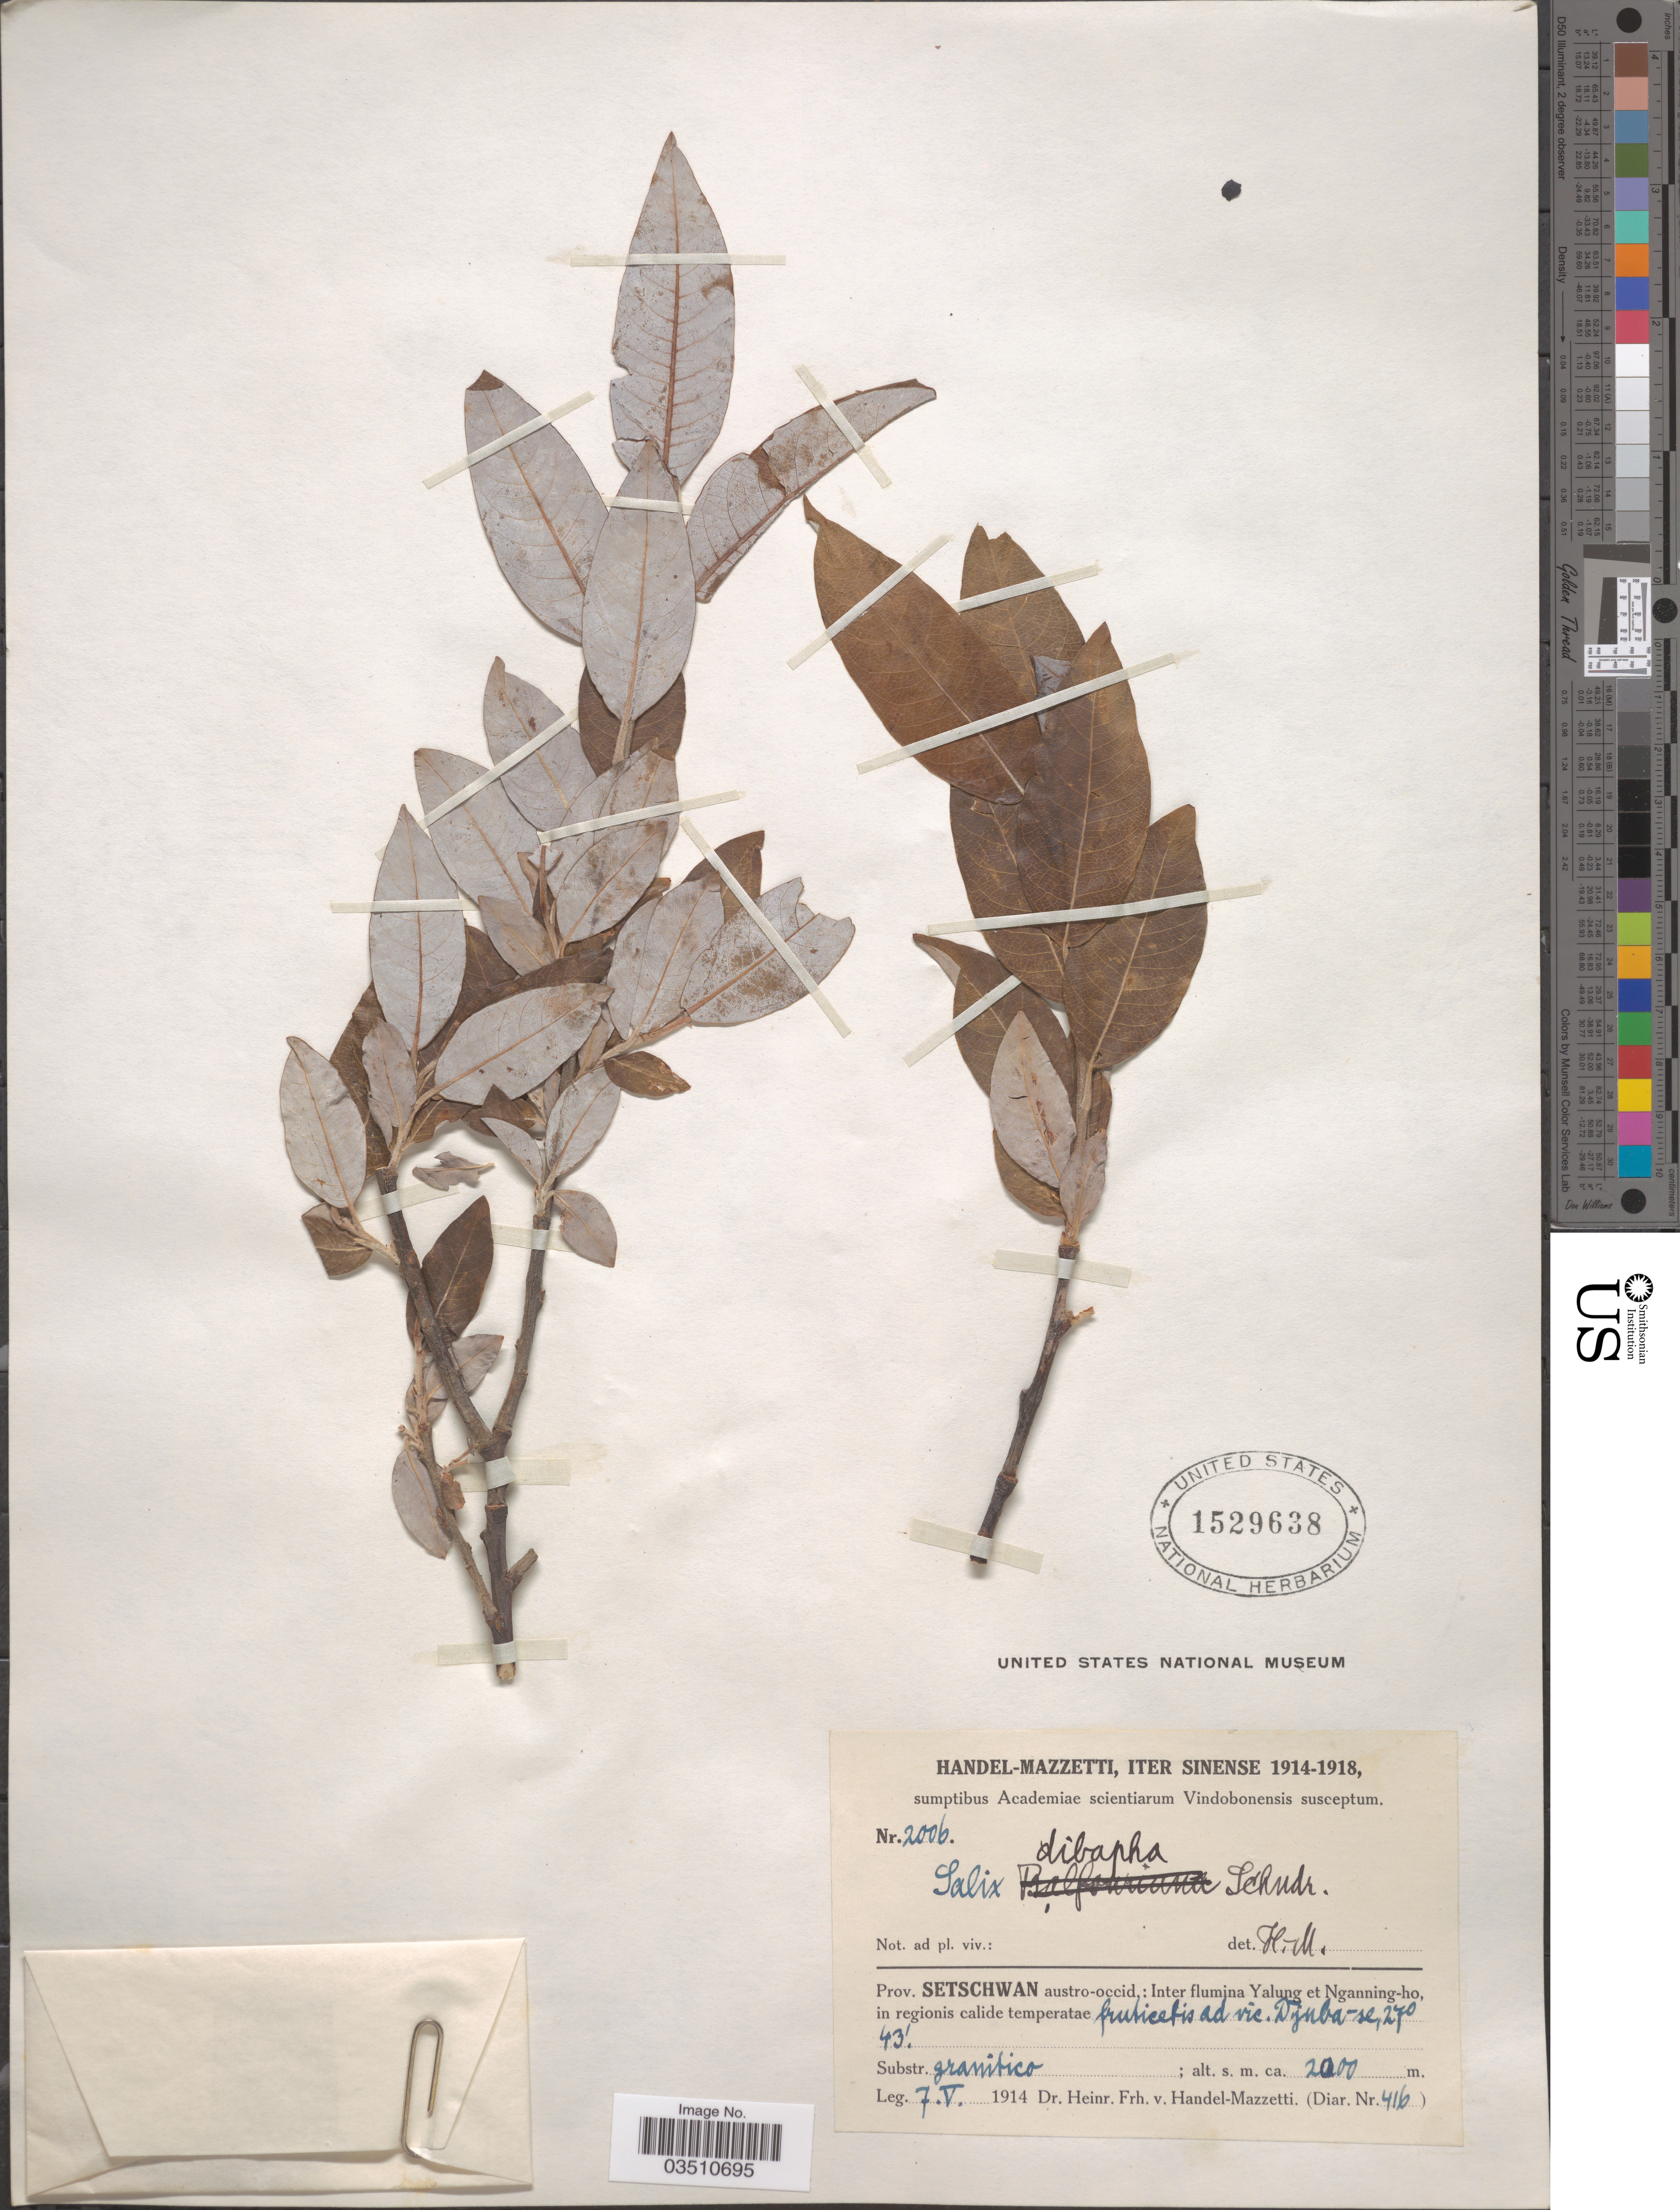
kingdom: Plantae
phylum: Tracheophyta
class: Magnoliopsida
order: Malpighiales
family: Salicaceae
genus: Salix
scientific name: Salix dibapha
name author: C.K. Schneid.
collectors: H. Handel-Mazzetti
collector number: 2006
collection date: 1914-05-07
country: China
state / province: Sichuan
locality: Sinense. Prov. Setschwan austro-occid: Inter flumina Yalung et Nganning-ho, in regionis calide temperatae frucetis ad vic. Djuba-se.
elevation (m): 2000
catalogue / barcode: US 1529638